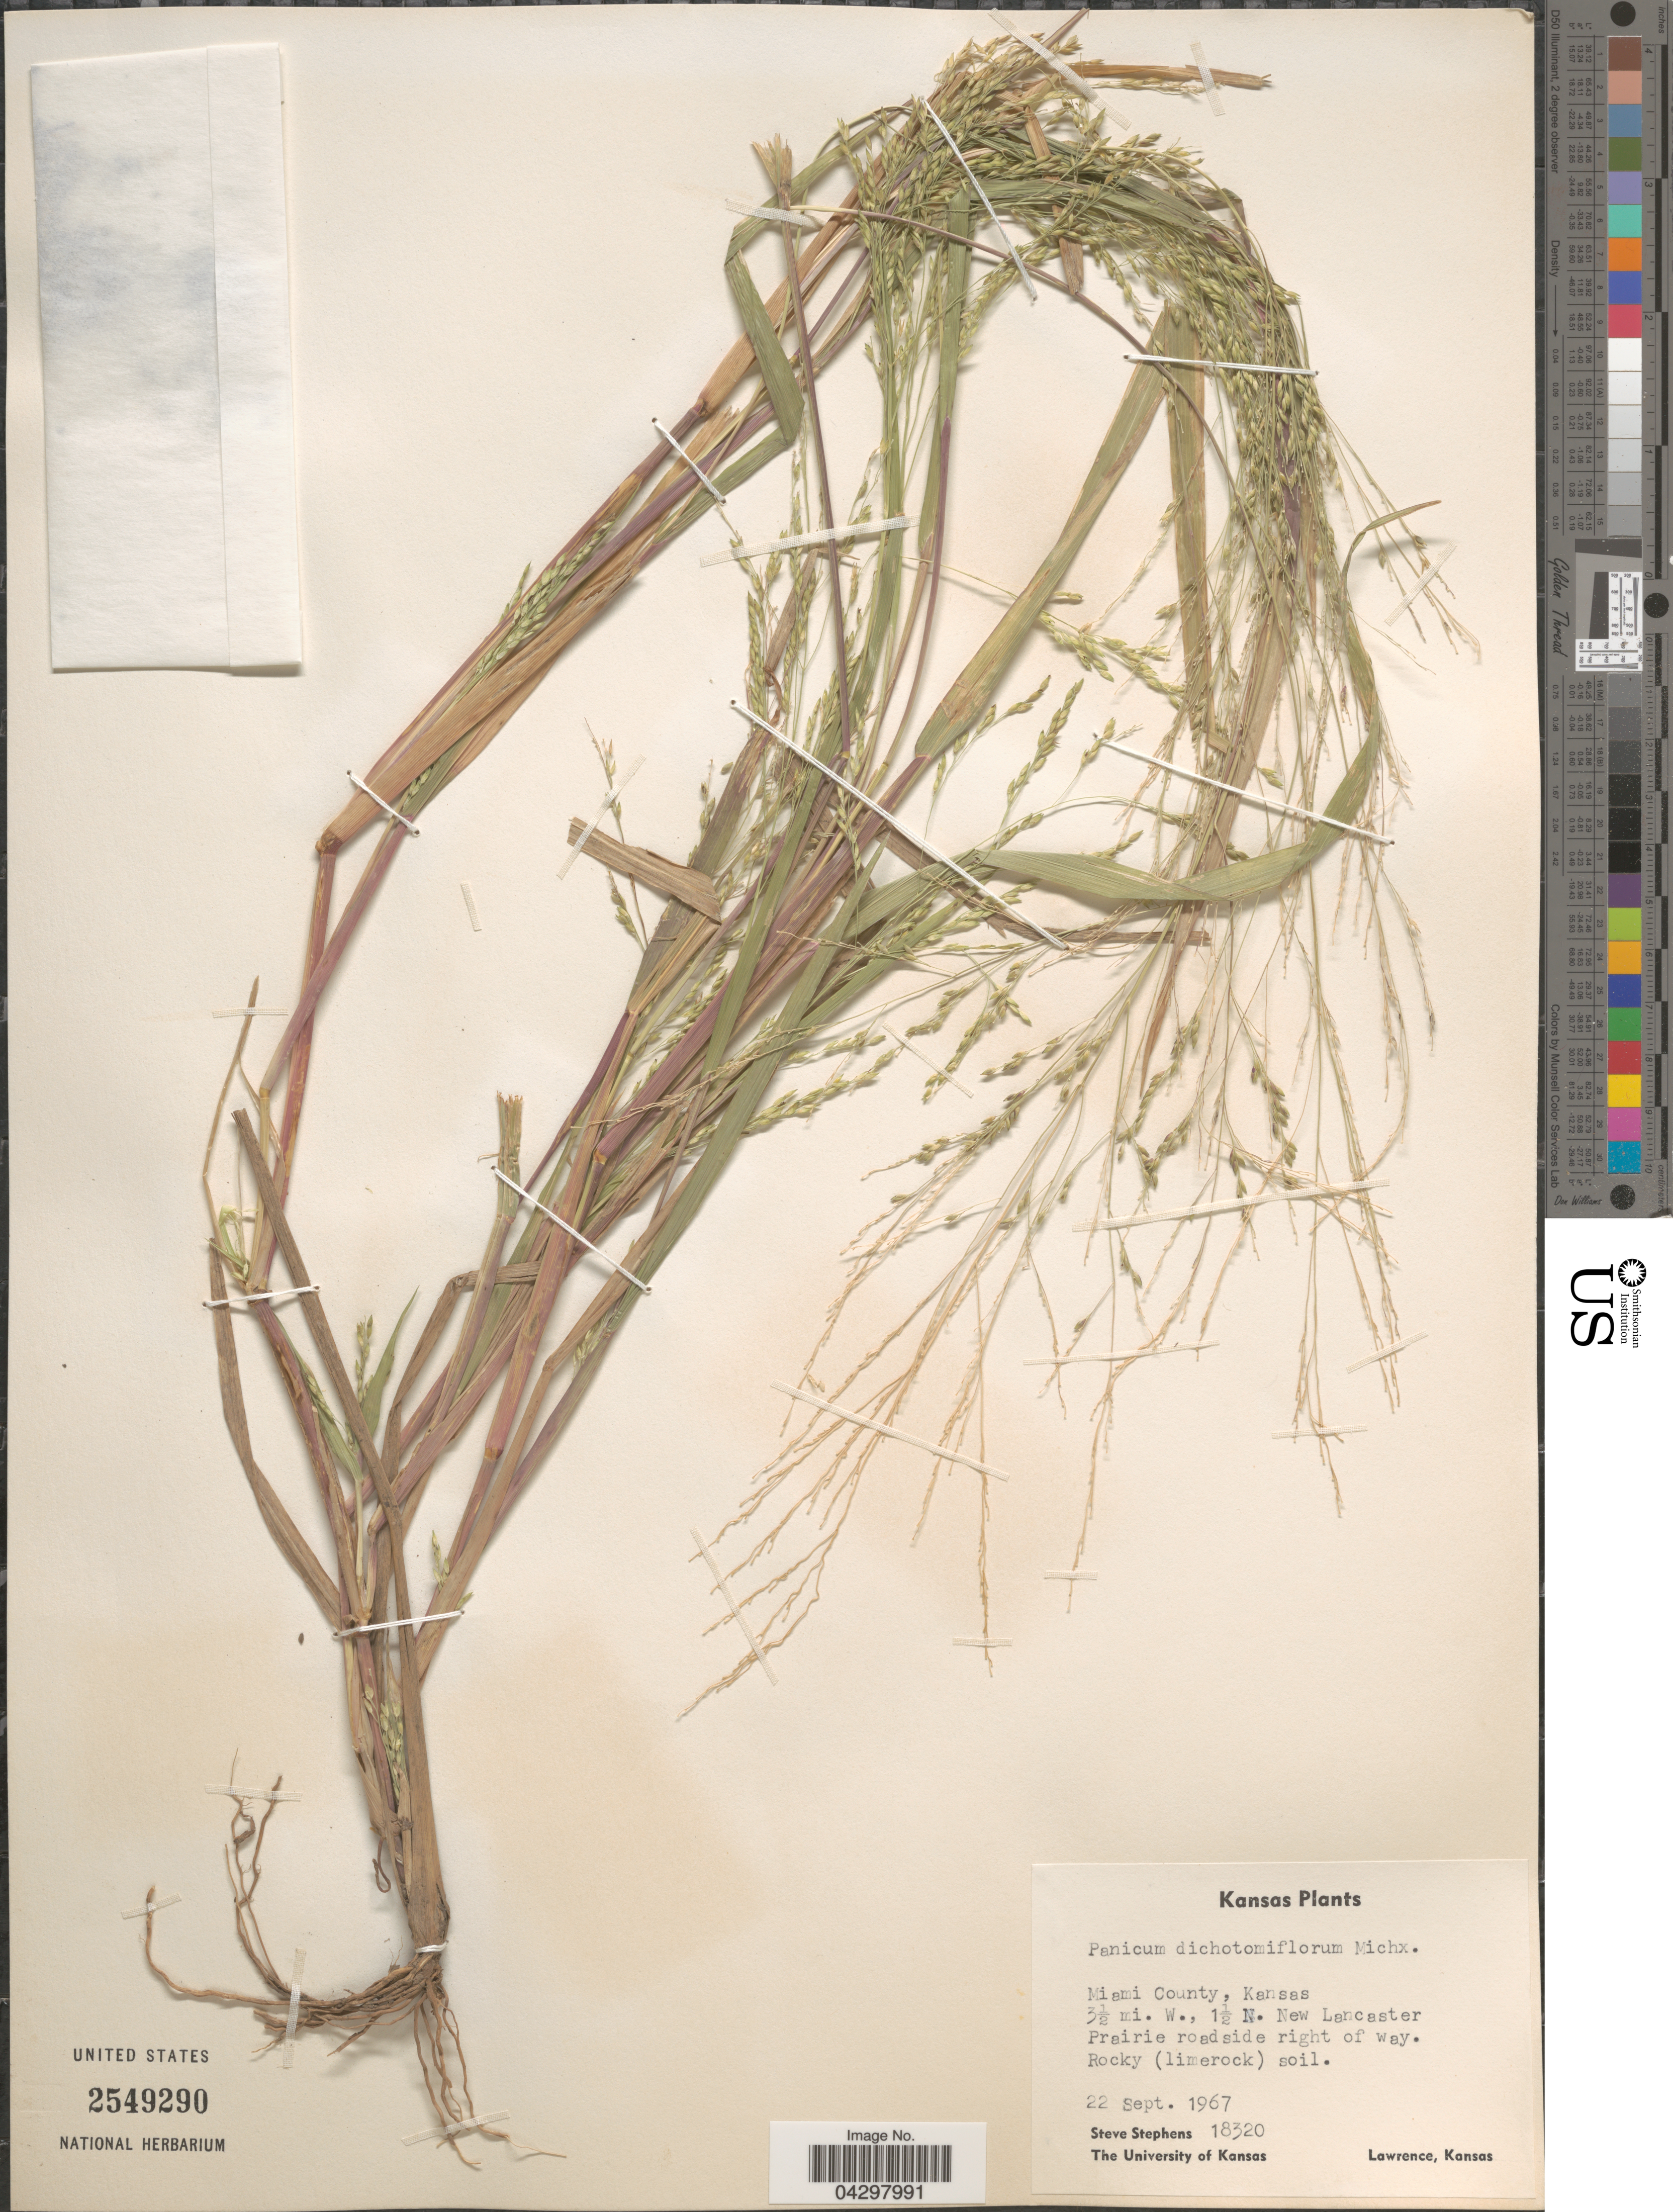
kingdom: Plantae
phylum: Tracheophyta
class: Liliopsida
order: Poales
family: Poaceae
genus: Panicum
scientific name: Panicum dichotomiflorum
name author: Michx.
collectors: S. Stephens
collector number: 18320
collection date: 1967-09-22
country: United States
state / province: Kansas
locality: Miami County. 3½ mi. W., 1½ N. New Lancaster Prairie roadside right of way.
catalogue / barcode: US 2549290